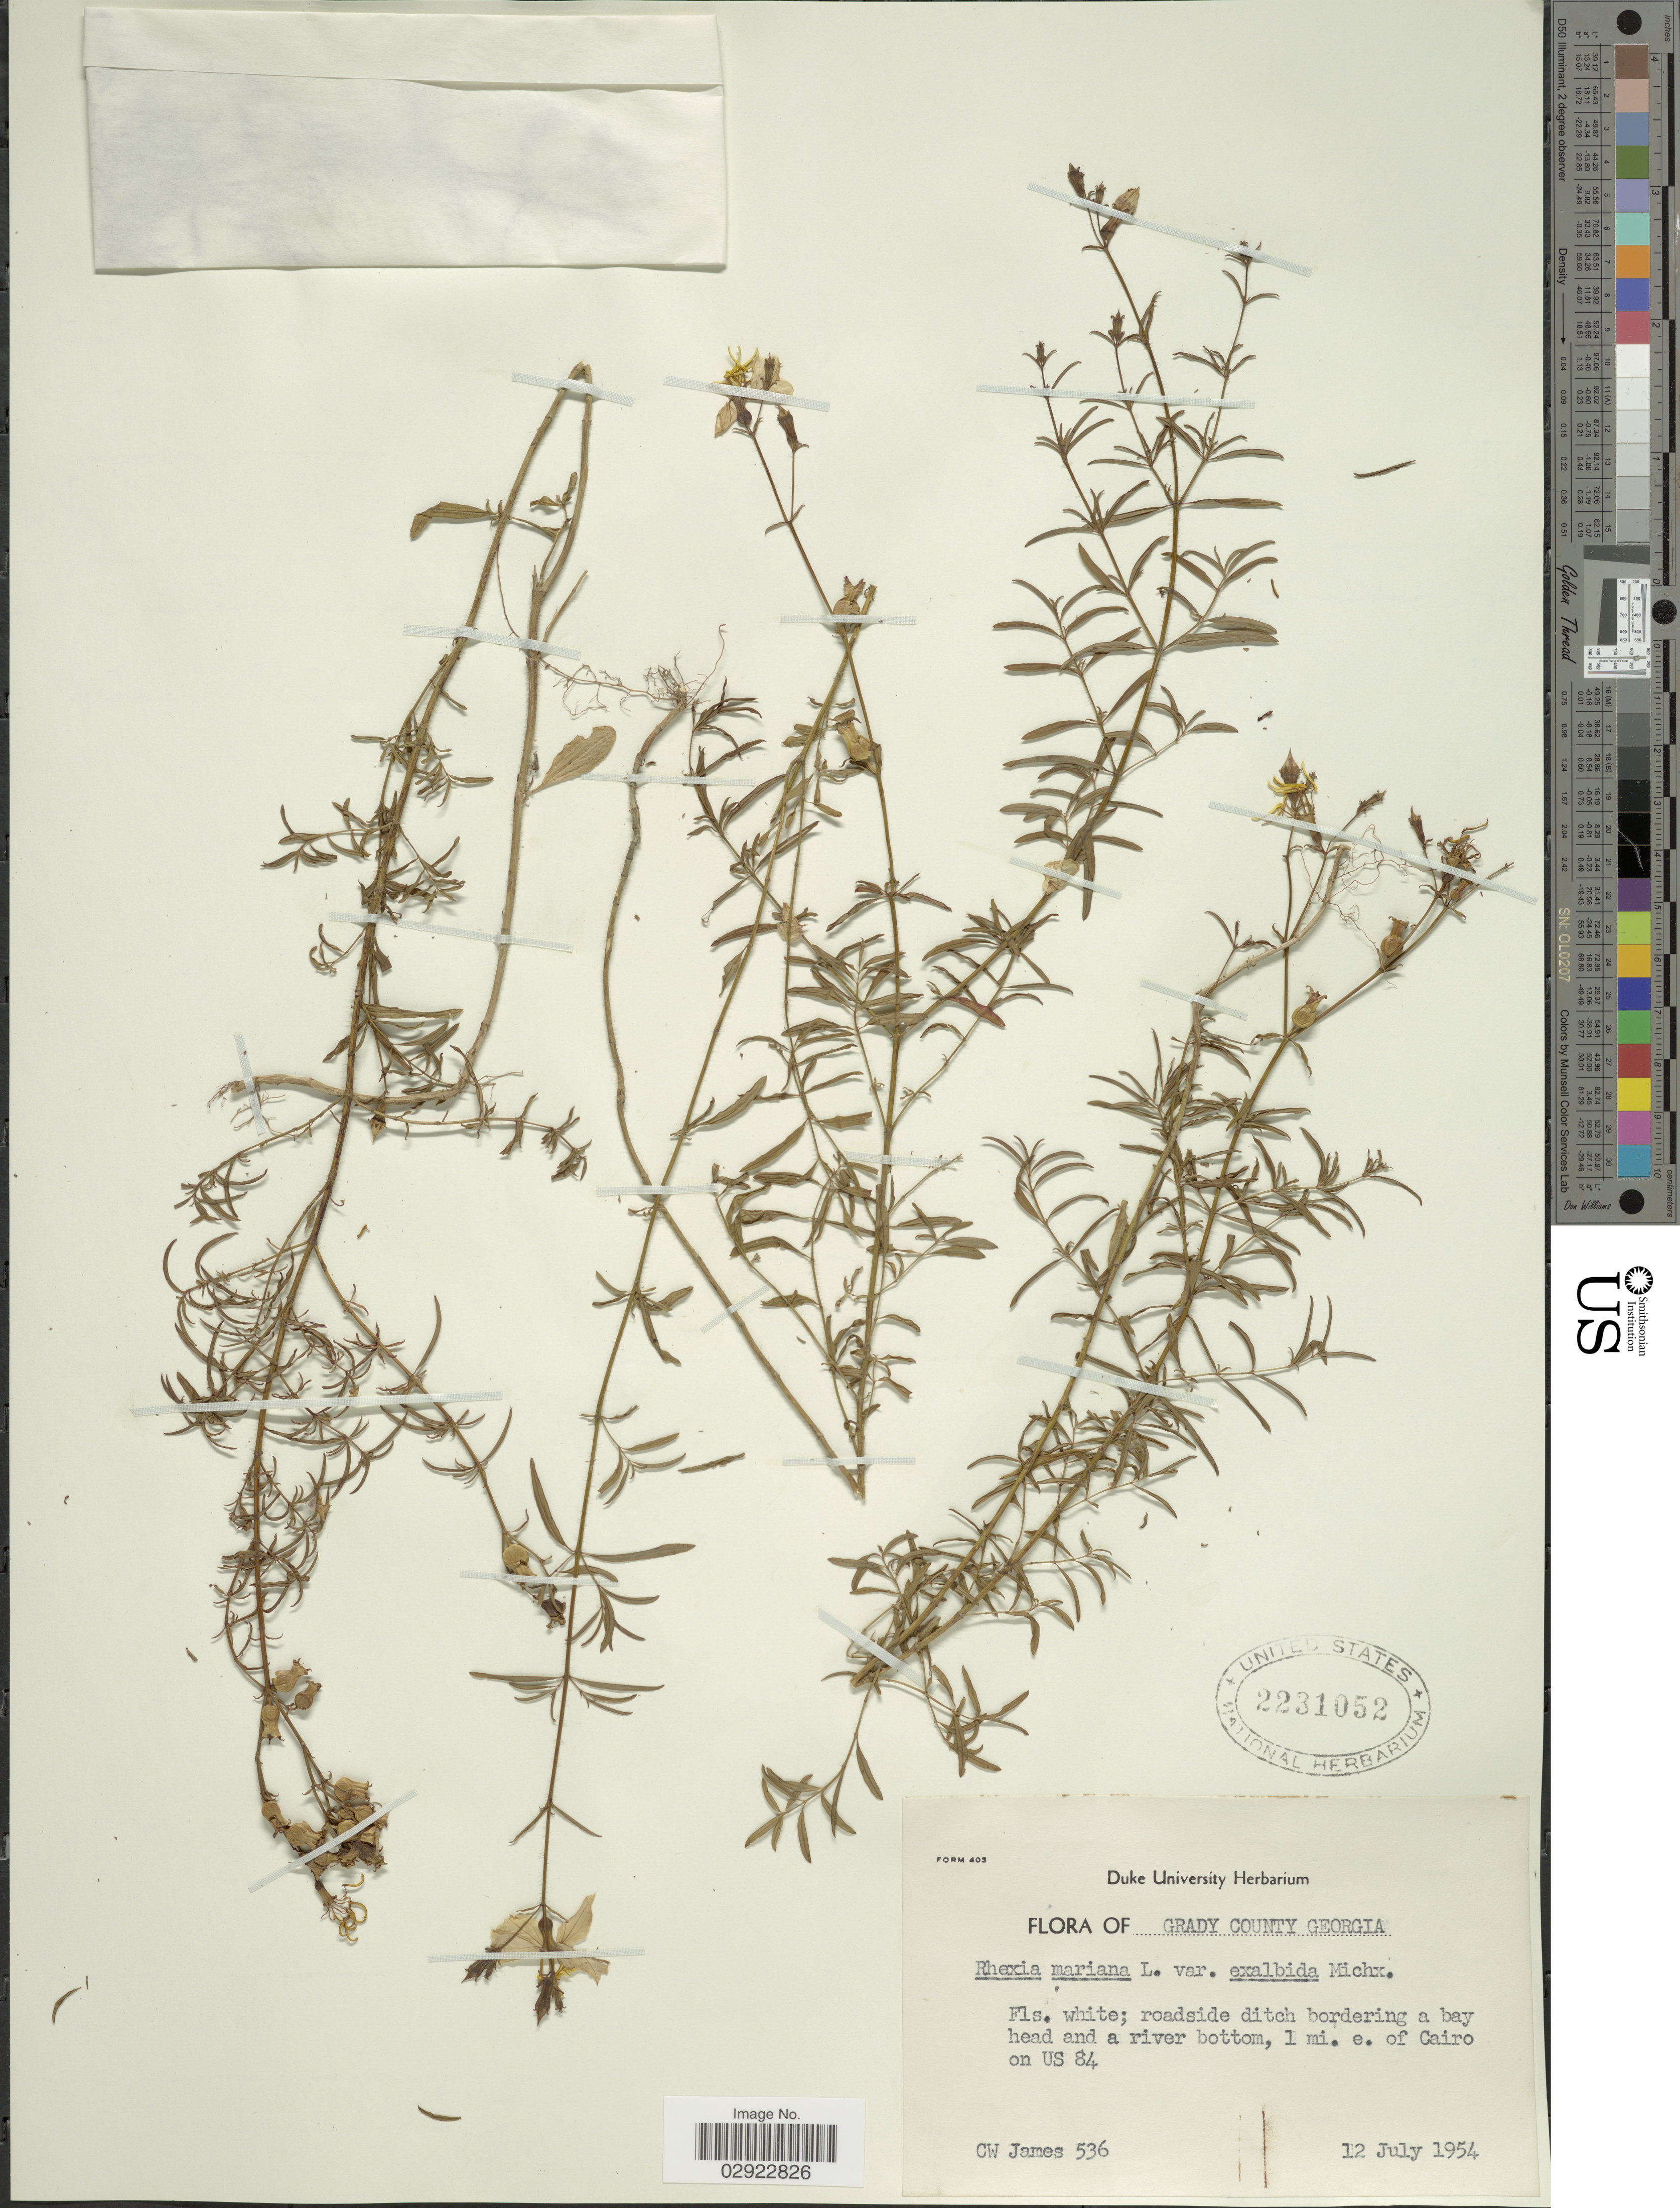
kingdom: Plantae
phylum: Tracheophyta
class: Magnoliopsida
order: Myrtales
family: Melastomataceae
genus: Rhexia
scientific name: Rhexia mariana var. exalbida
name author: Michx.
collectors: C. W. James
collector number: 536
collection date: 1954-07-12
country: United States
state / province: Georgia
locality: Grady County. Roadside ditch bordering a bay head and a river bottom, 1 mi. e. of Cairo on US 84.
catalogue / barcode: US 2231052